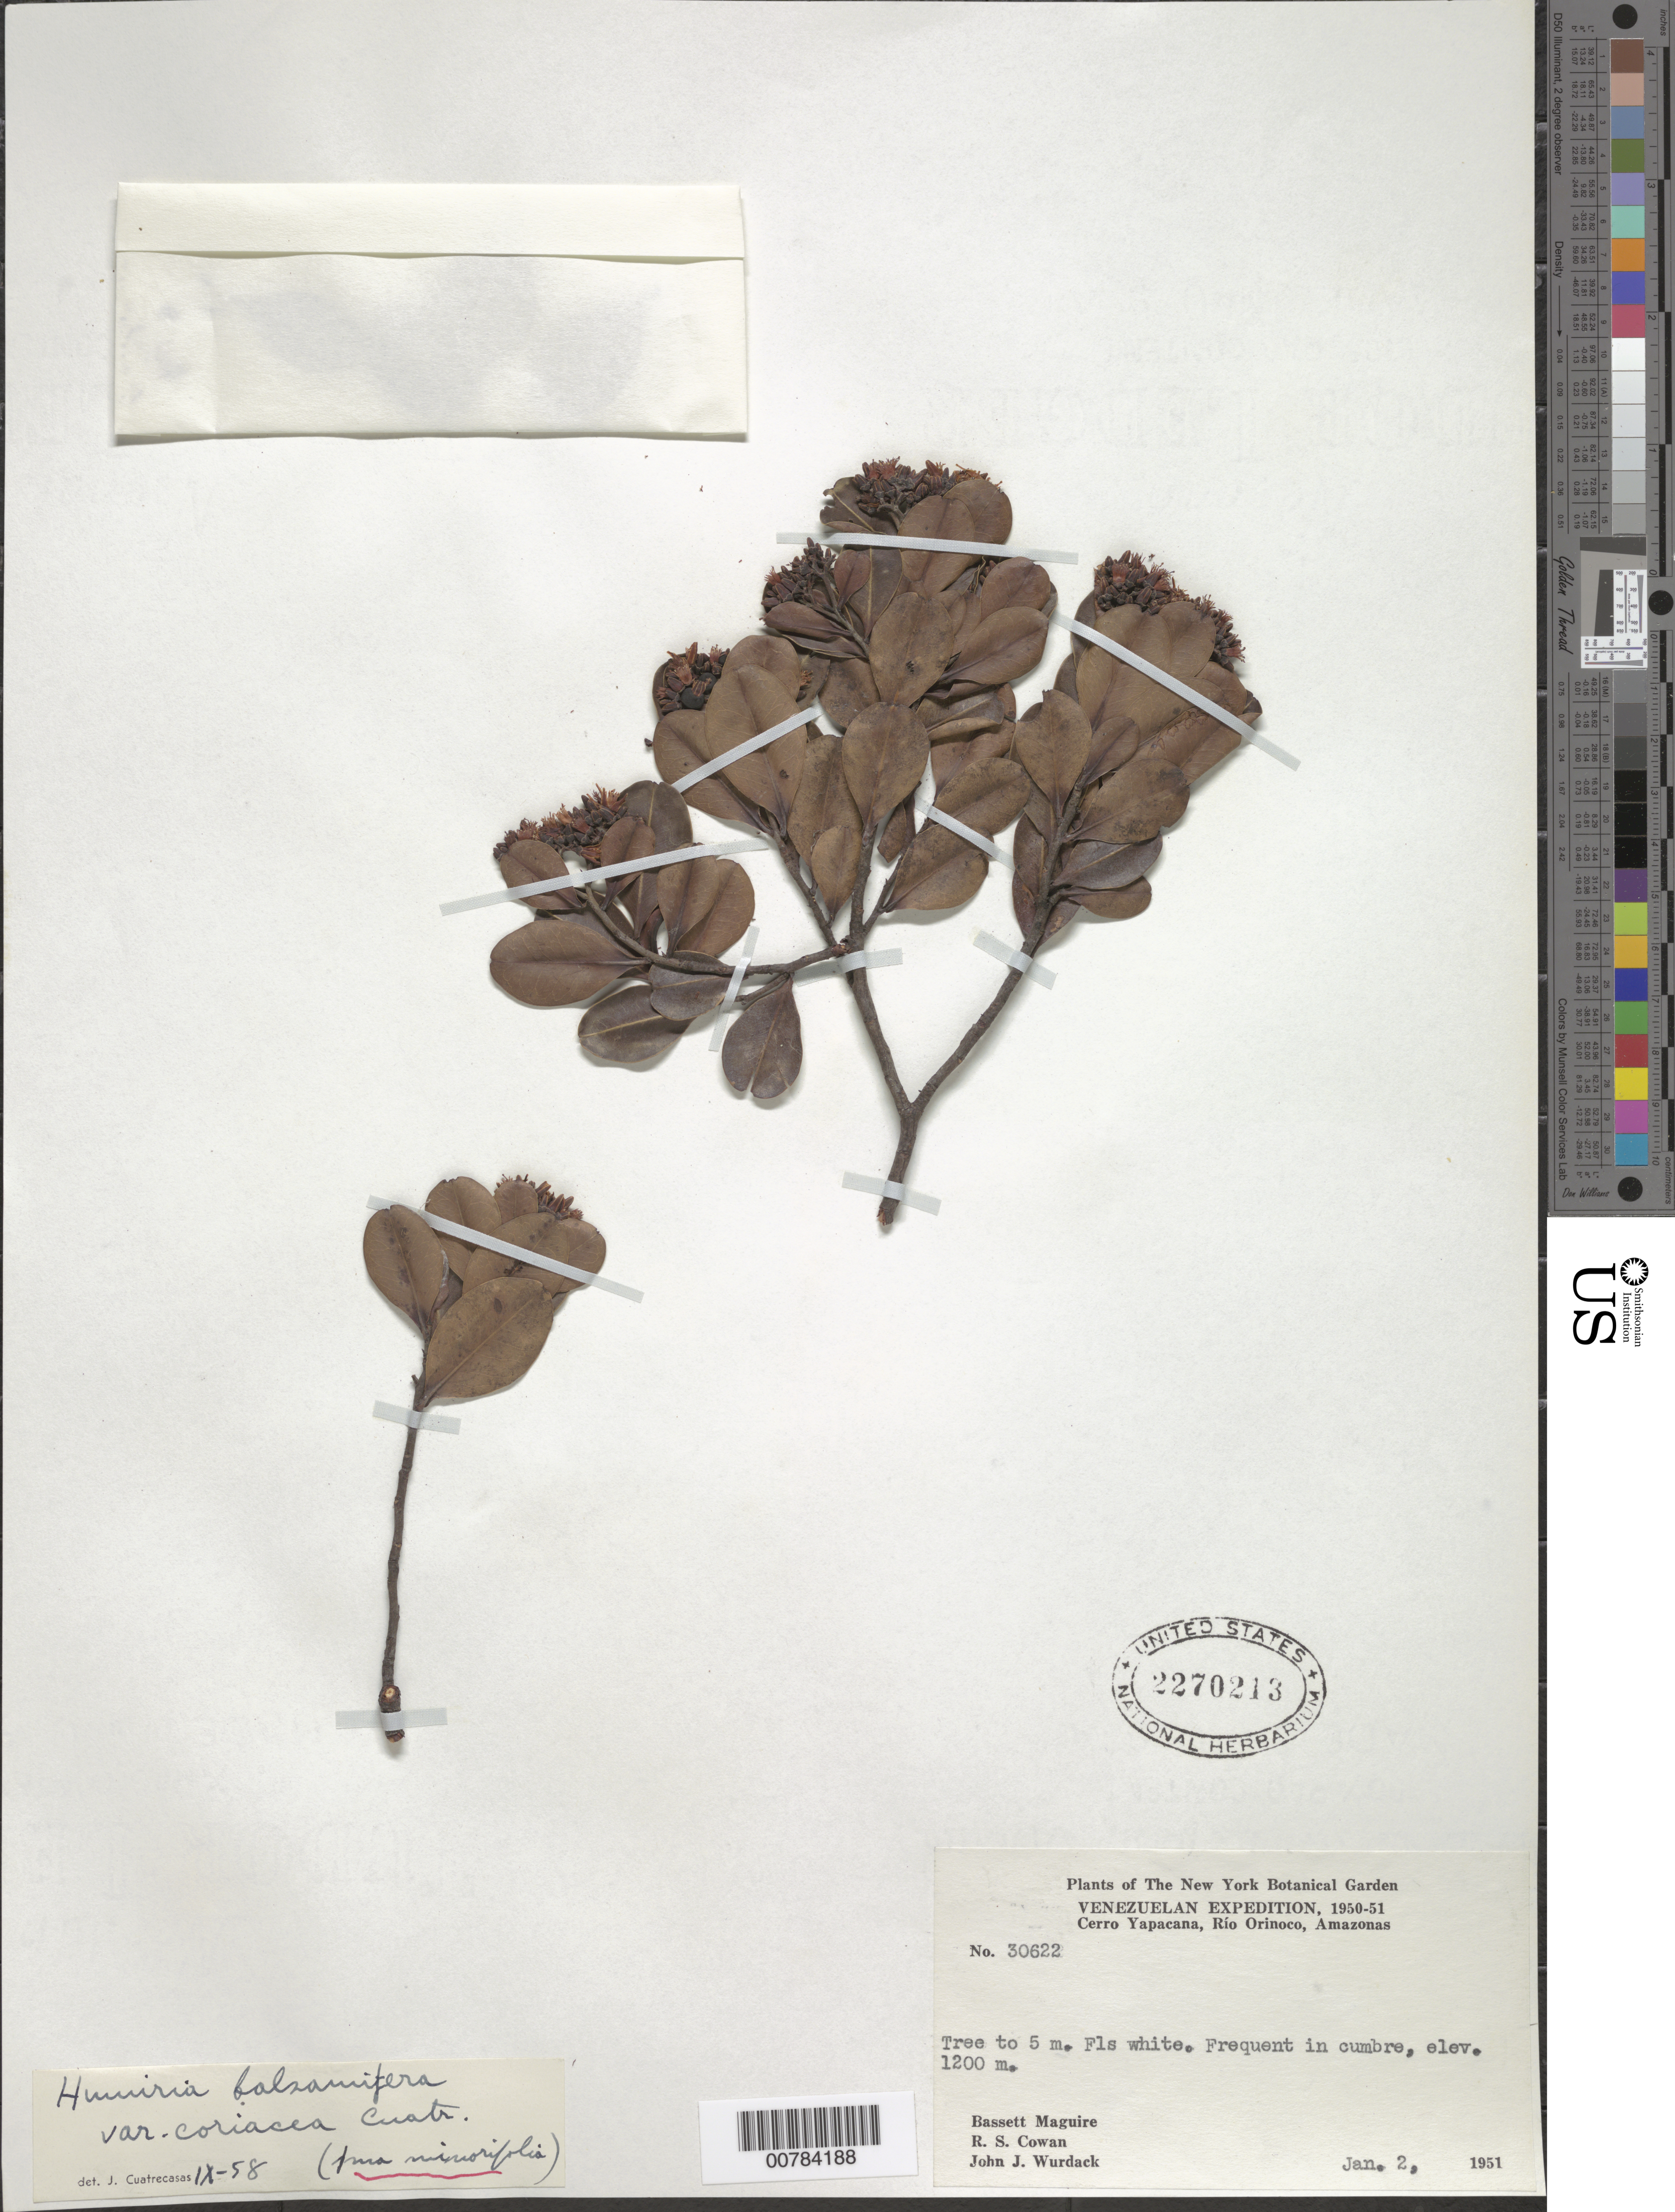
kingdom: Plantae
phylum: Tracheophyta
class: Magnoliopsida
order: Malpighiales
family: Humiriaceae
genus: Humiria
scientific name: Humiria balsamifera var. coriacea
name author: Cuatrec.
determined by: Cuatrecasas, J.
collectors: B. Maguire, R. S. Cowan & J. J. Wurdack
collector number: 30622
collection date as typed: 2-Jan-51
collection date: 1951-01-02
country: Venezuela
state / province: Amazonas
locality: Cerro Yapacána, Río Orinoco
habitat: Cumbre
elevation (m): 1200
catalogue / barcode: US 2270213